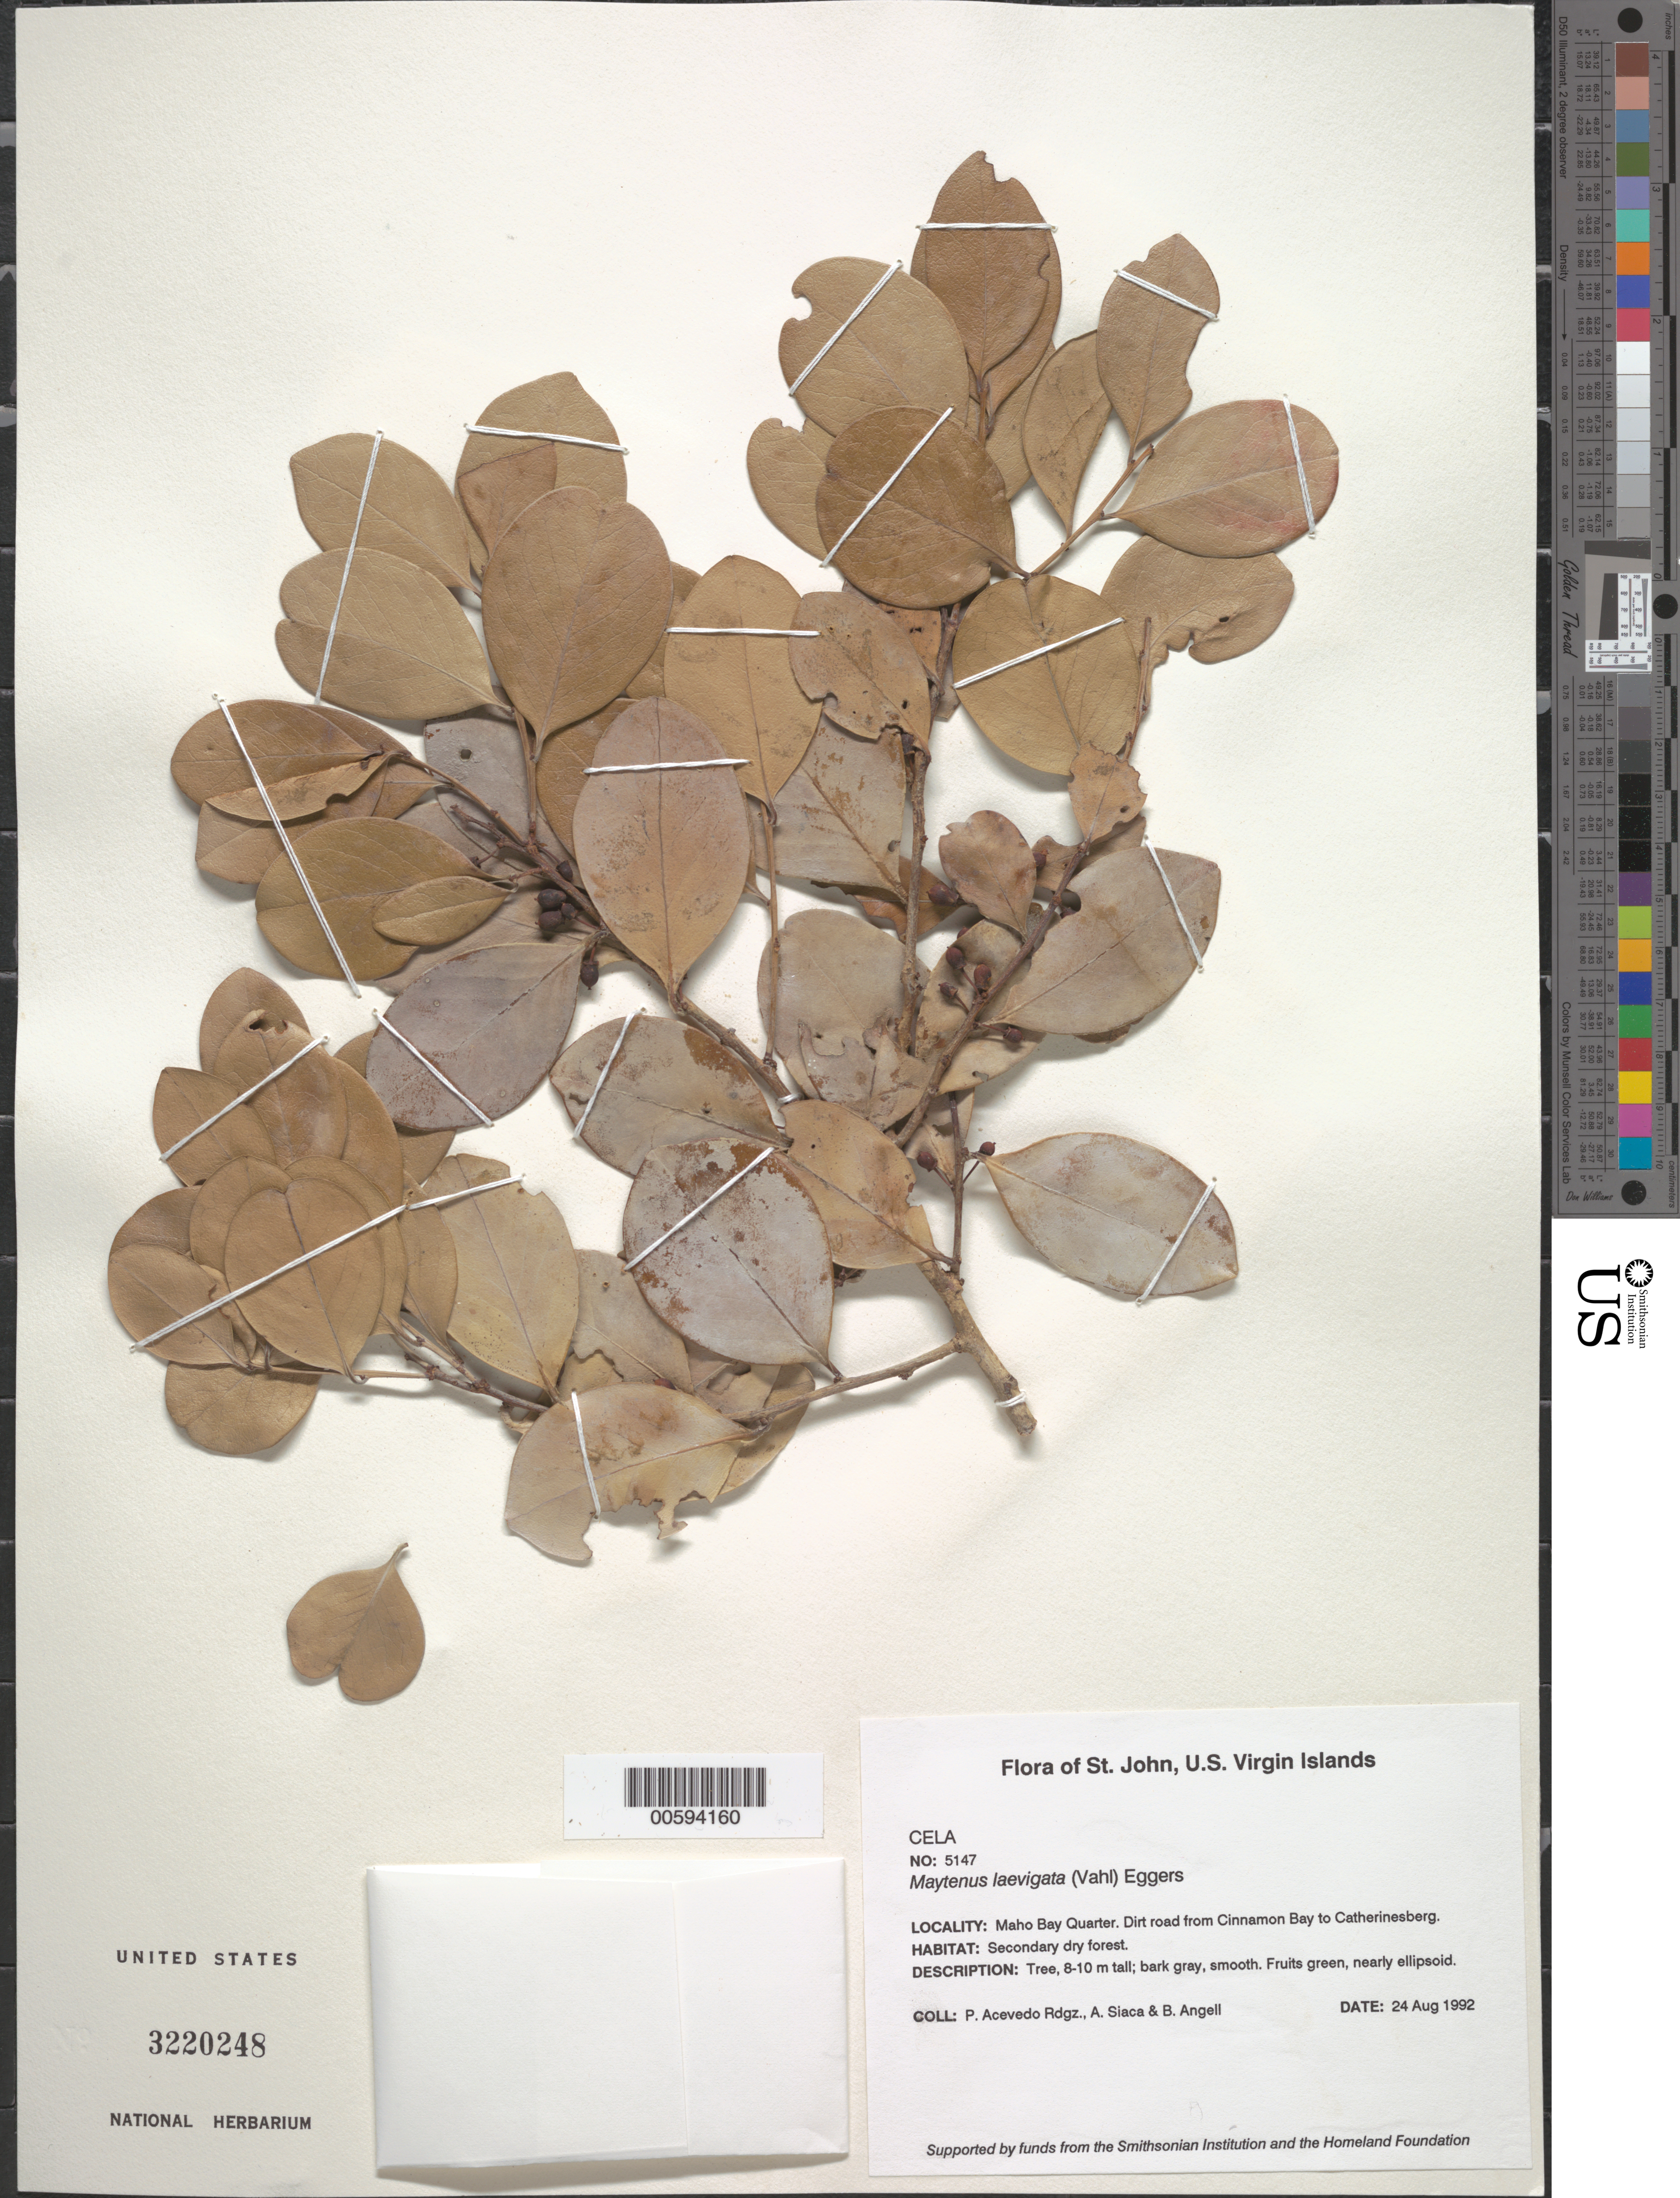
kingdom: Plantae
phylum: Tracheophyta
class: Magnoliopsida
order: Celastrales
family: Celastraceae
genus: Maytenus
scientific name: Maytenus cymosa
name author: Krug & Urb.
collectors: P. Acevedo-Rodr., A. Siaca & Bobbi Angell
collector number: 5147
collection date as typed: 24 Aug 1992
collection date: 1992-08-24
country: U.S. Virgin Islands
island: St. John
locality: Maho Bay Quarter. Dirt road from Cinnamon Bay to Catherinesberg.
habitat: Secondary dry forest.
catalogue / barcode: US 3220248